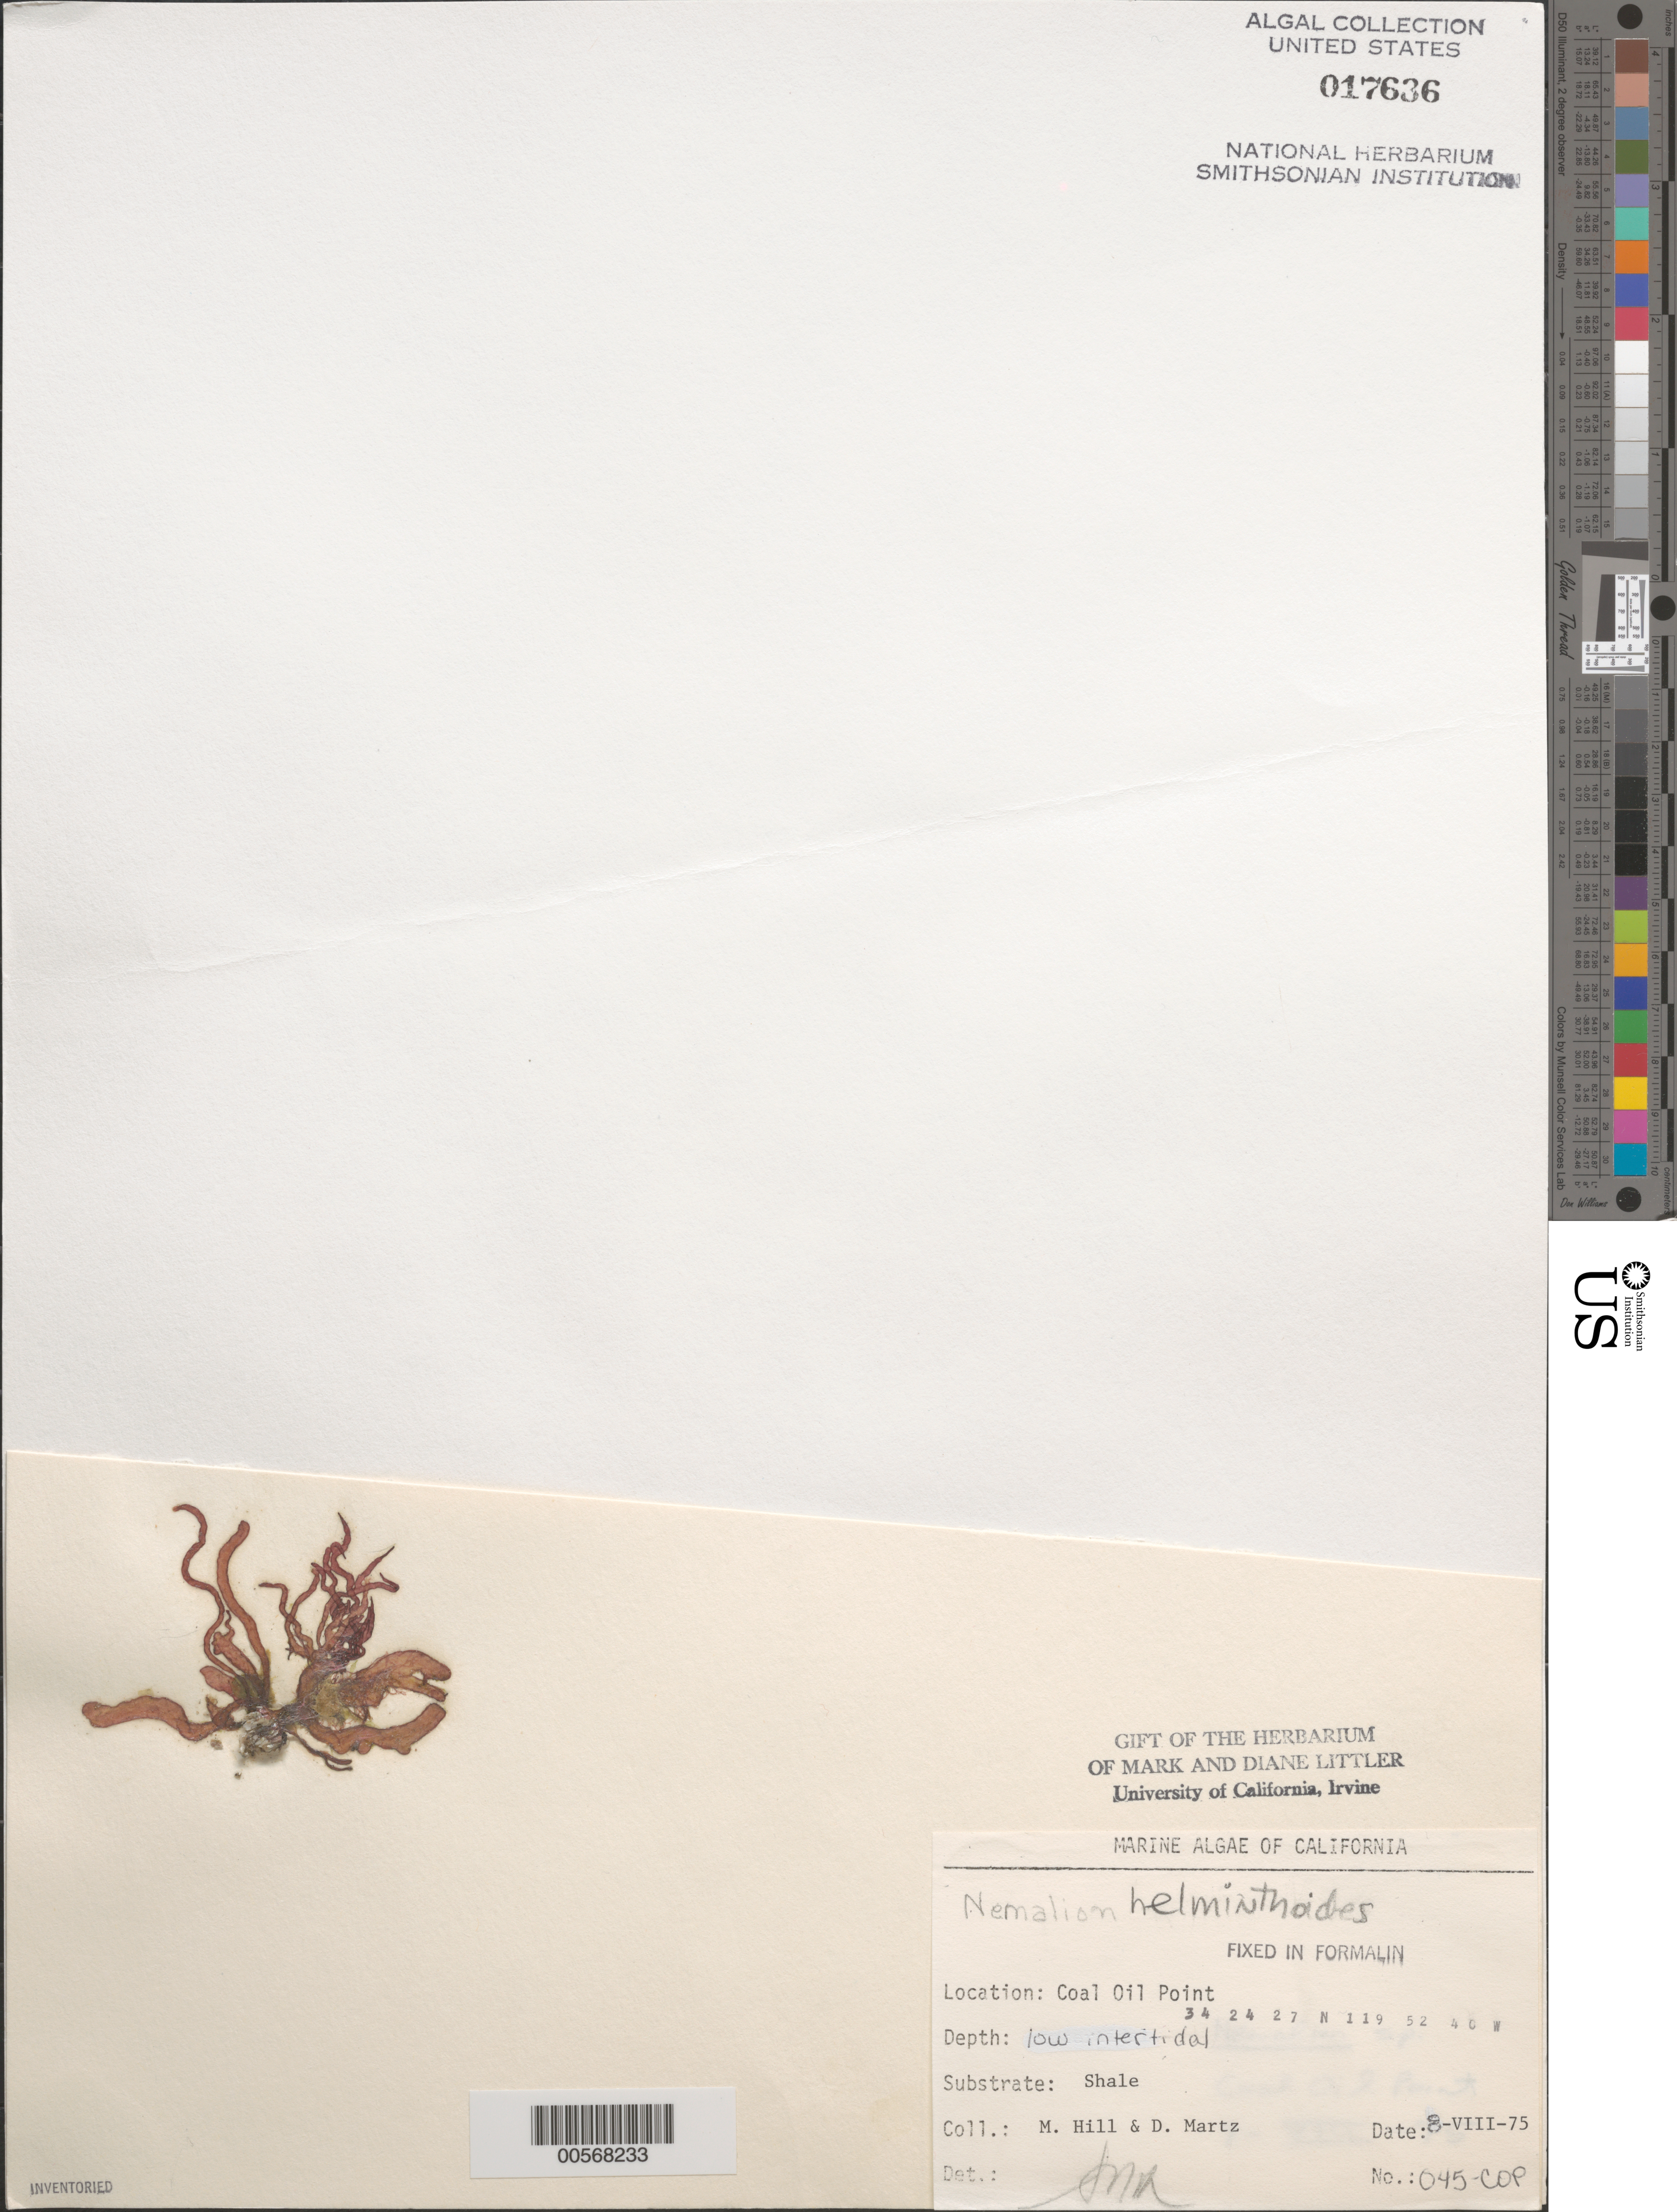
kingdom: Plantae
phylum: Rhodophyta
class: Florideophyceae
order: Nemaliales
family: Nemaliaceae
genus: Nemalion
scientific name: Nemalion multifidum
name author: (Lyngb.) Chauvin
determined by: Algae name updating Project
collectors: M. Hill & D. Martz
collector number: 045-cop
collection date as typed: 08 Aug 1975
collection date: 1975-08-08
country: United States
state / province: California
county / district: Santa Barbara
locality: Coal Oil Point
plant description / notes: BLM-SOCALBIGHT Rocky Intertidal Survey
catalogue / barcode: US 17636